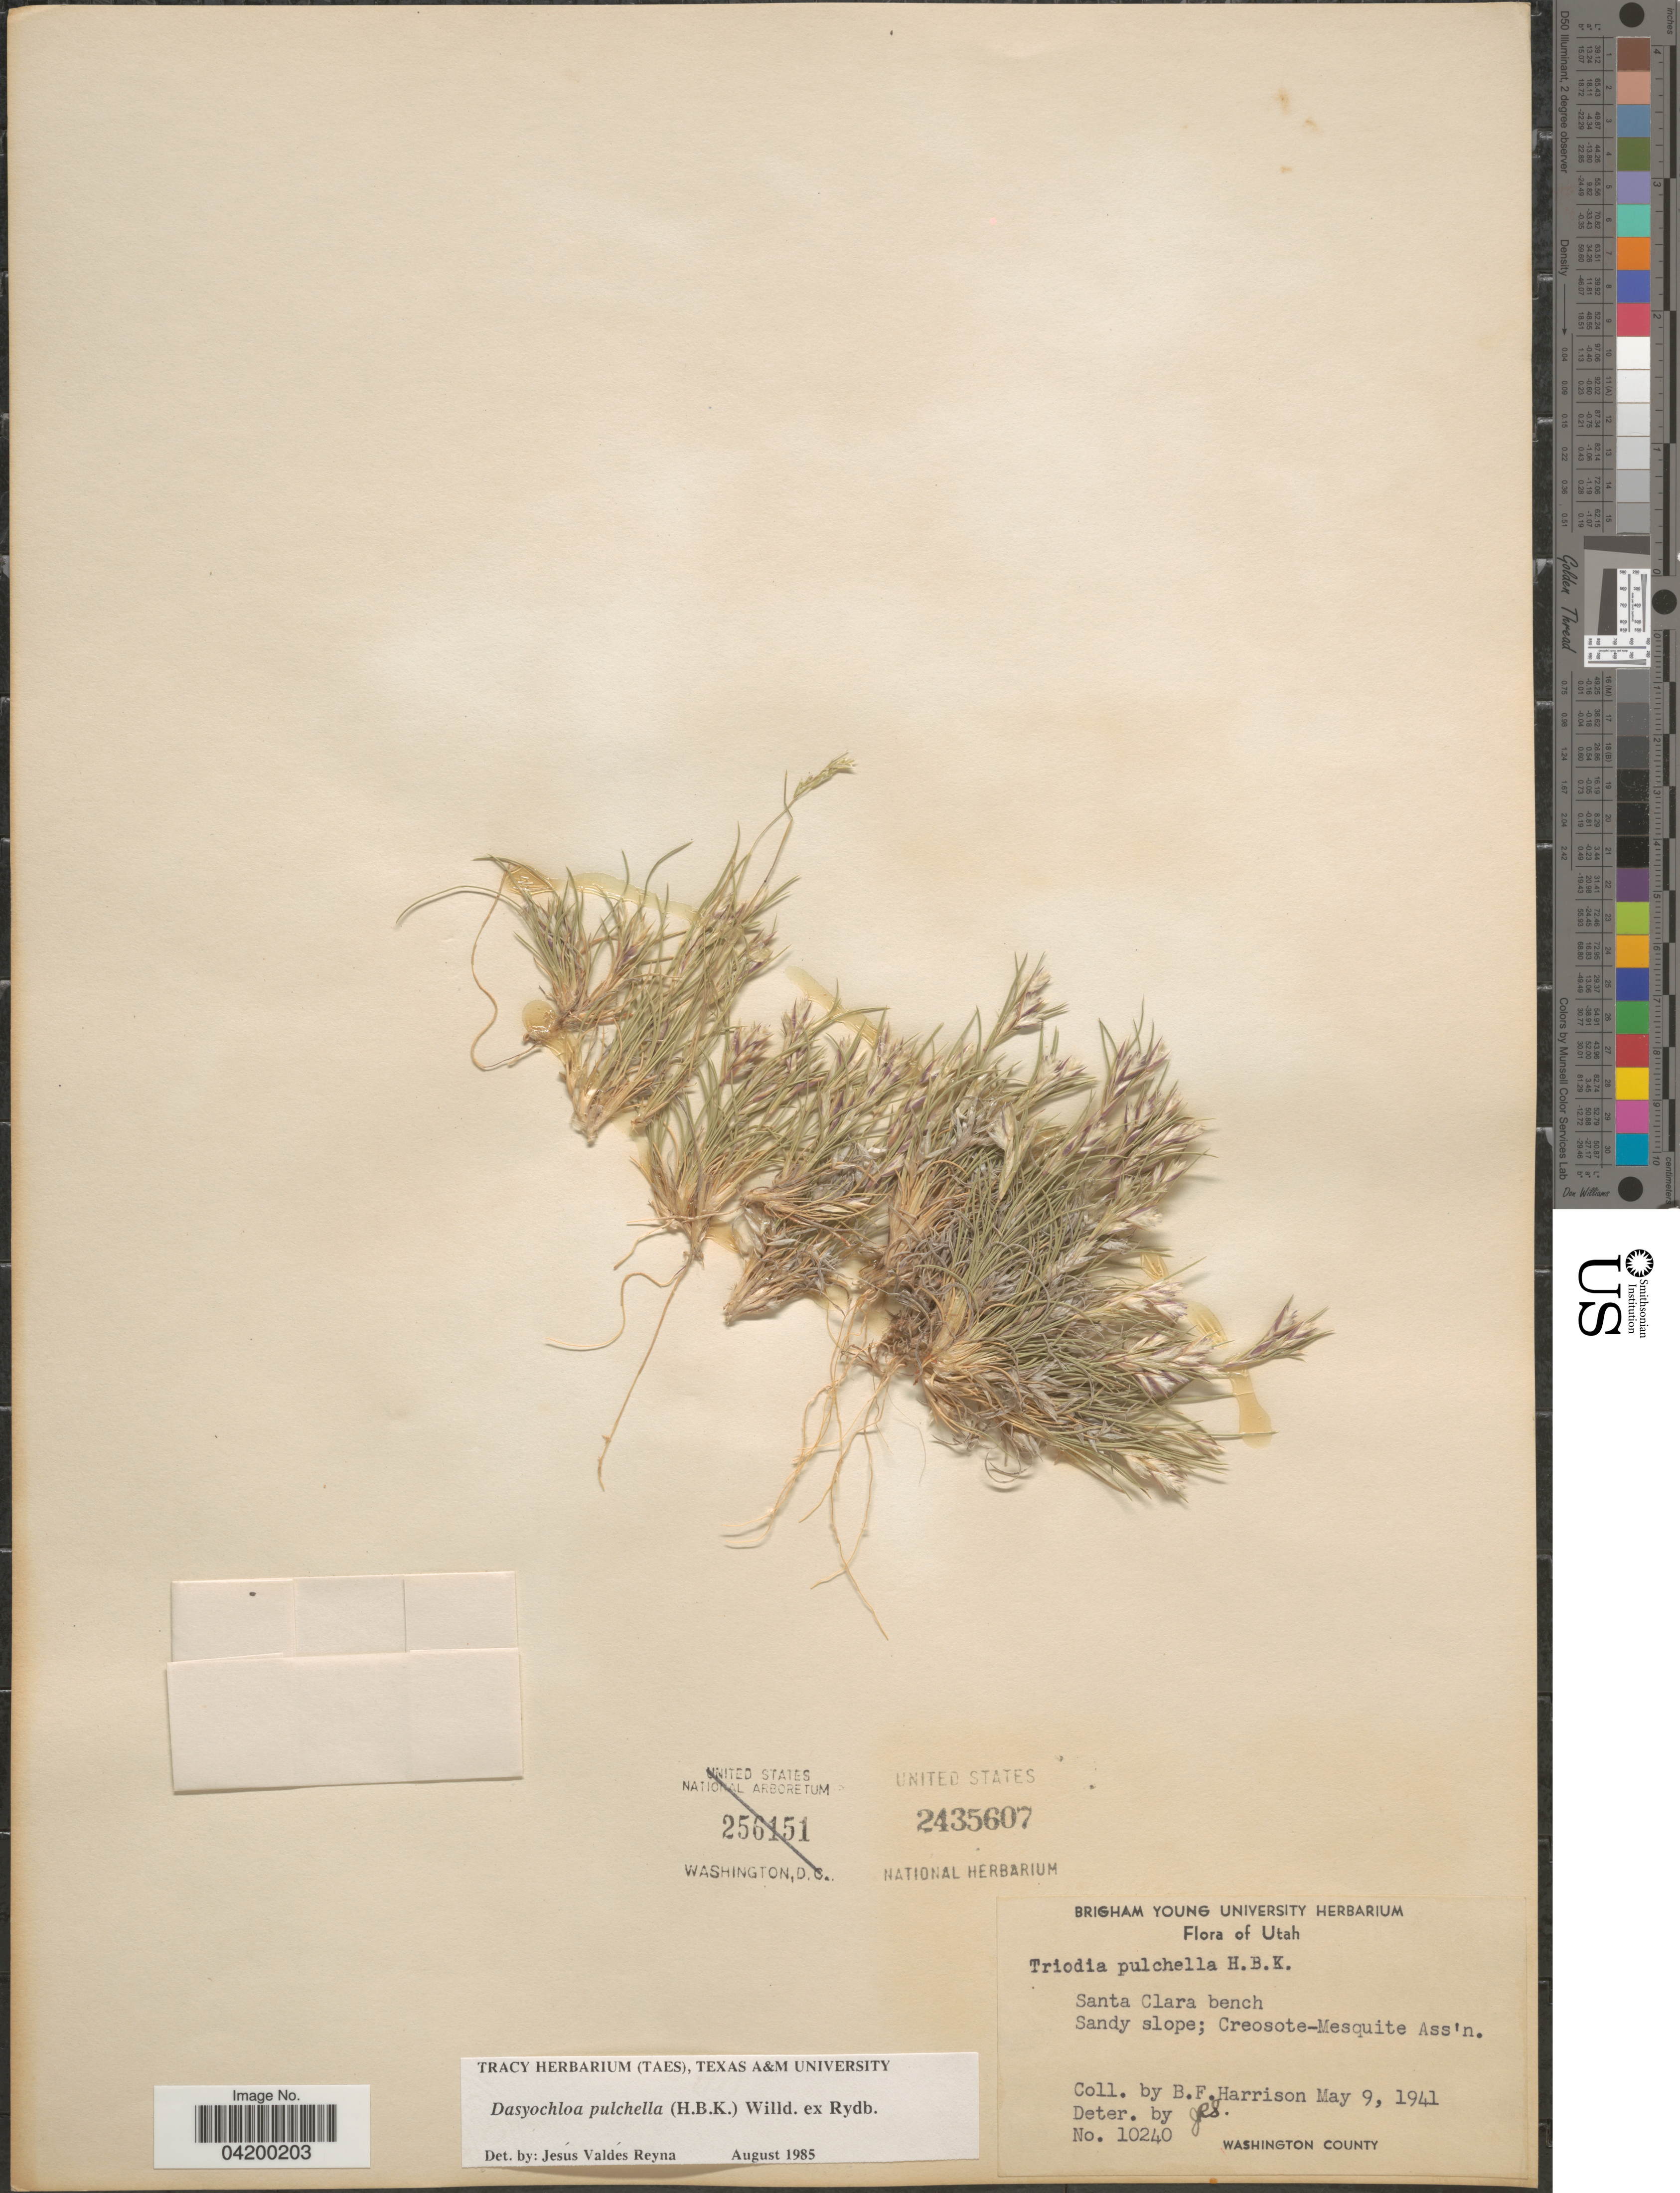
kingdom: Plantae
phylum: Tracheophyta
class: Liliopsida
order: Poales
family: Poaceae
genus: Dasyochloa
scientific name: Dasyochloa pulchella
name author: (Kunth) Willd. ex Rydb.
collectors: B. F. Harrison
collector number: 10240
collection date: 1941-05-09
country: United States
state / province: Utah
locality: Santa Clara bench Sandy slope; Creosote-Mesquite Ass'n. Washington County.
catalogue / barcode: US 2435607